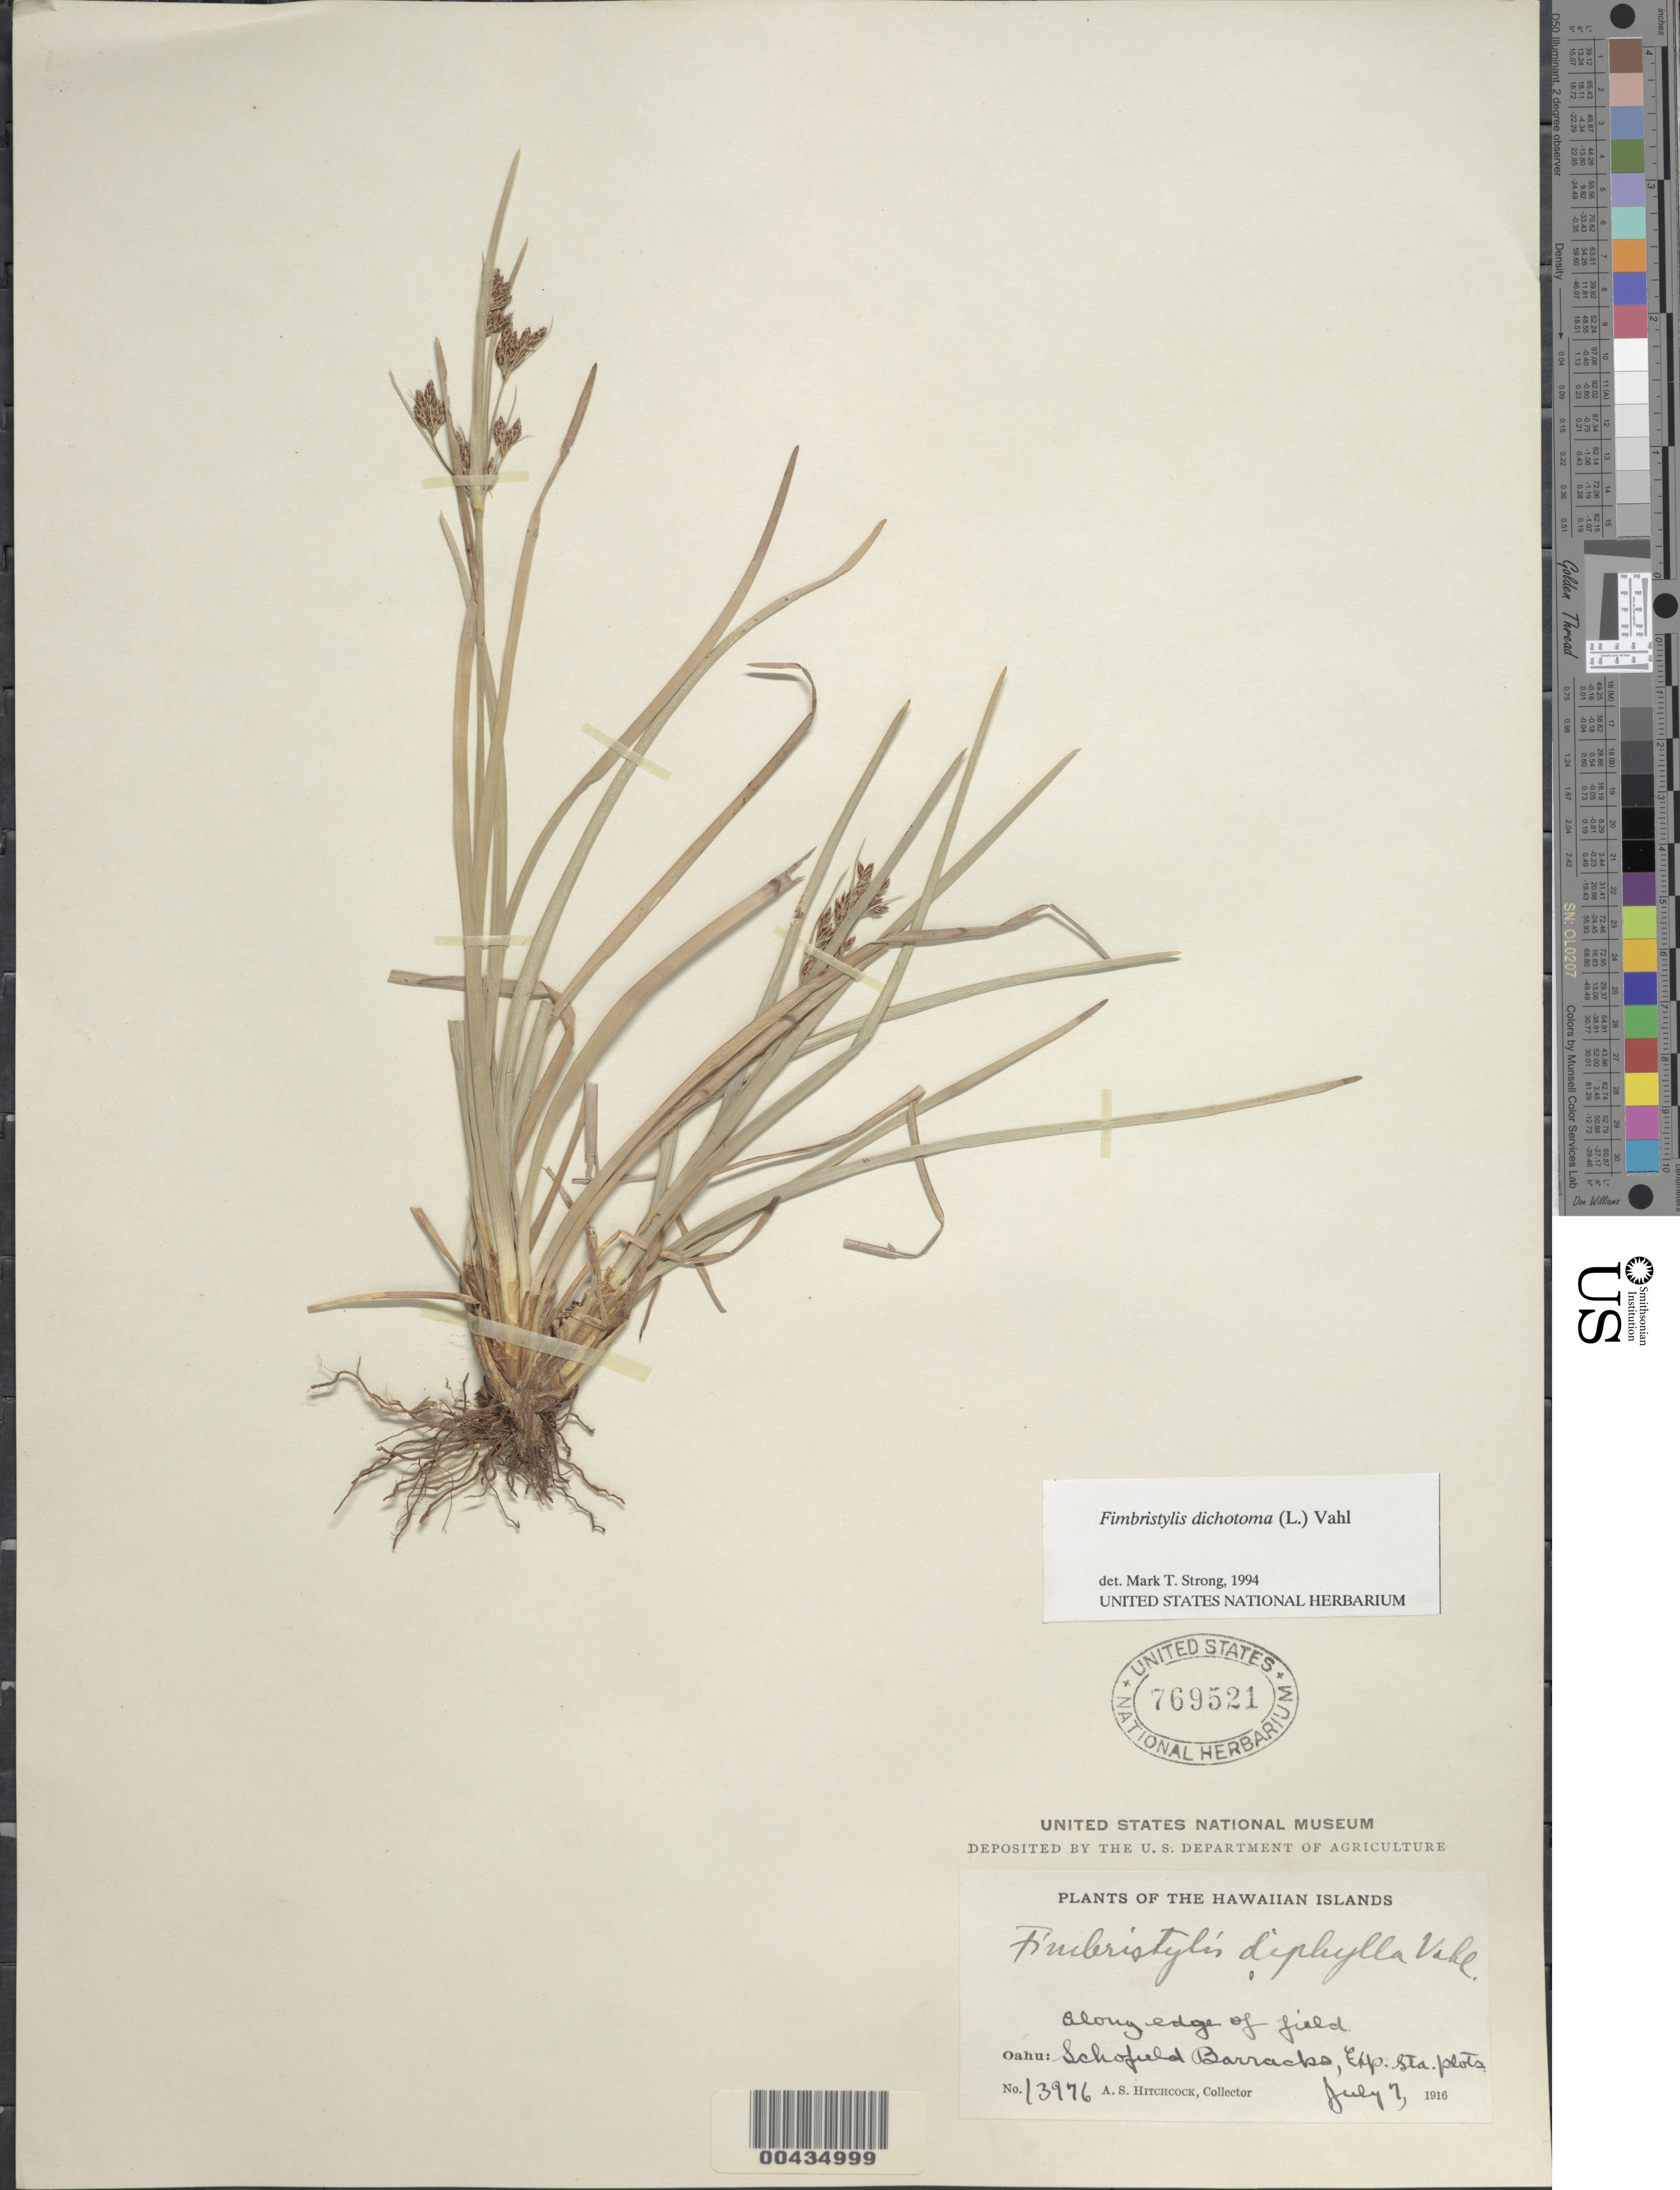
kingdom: Plantae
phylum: Tracheophyta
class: Liliopsida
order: Poales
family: Cyperaceae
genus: Fimbristylis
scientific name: Fimbristylis dichotoma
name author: (L.) Vahl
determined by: Strong, M. T., (US), Smithsonian Institution - National Museum of Natural History (UNITED STATES)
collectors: A. S. Hitchcock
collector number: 13976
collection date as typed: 7 Jul 1916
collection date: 1916-07-07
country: United States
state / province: Hawaii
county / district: Honolulu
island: Oahu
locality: Schofield Barrracks, Exp. Sta. plots, along edge of field.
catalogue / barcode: US 769521